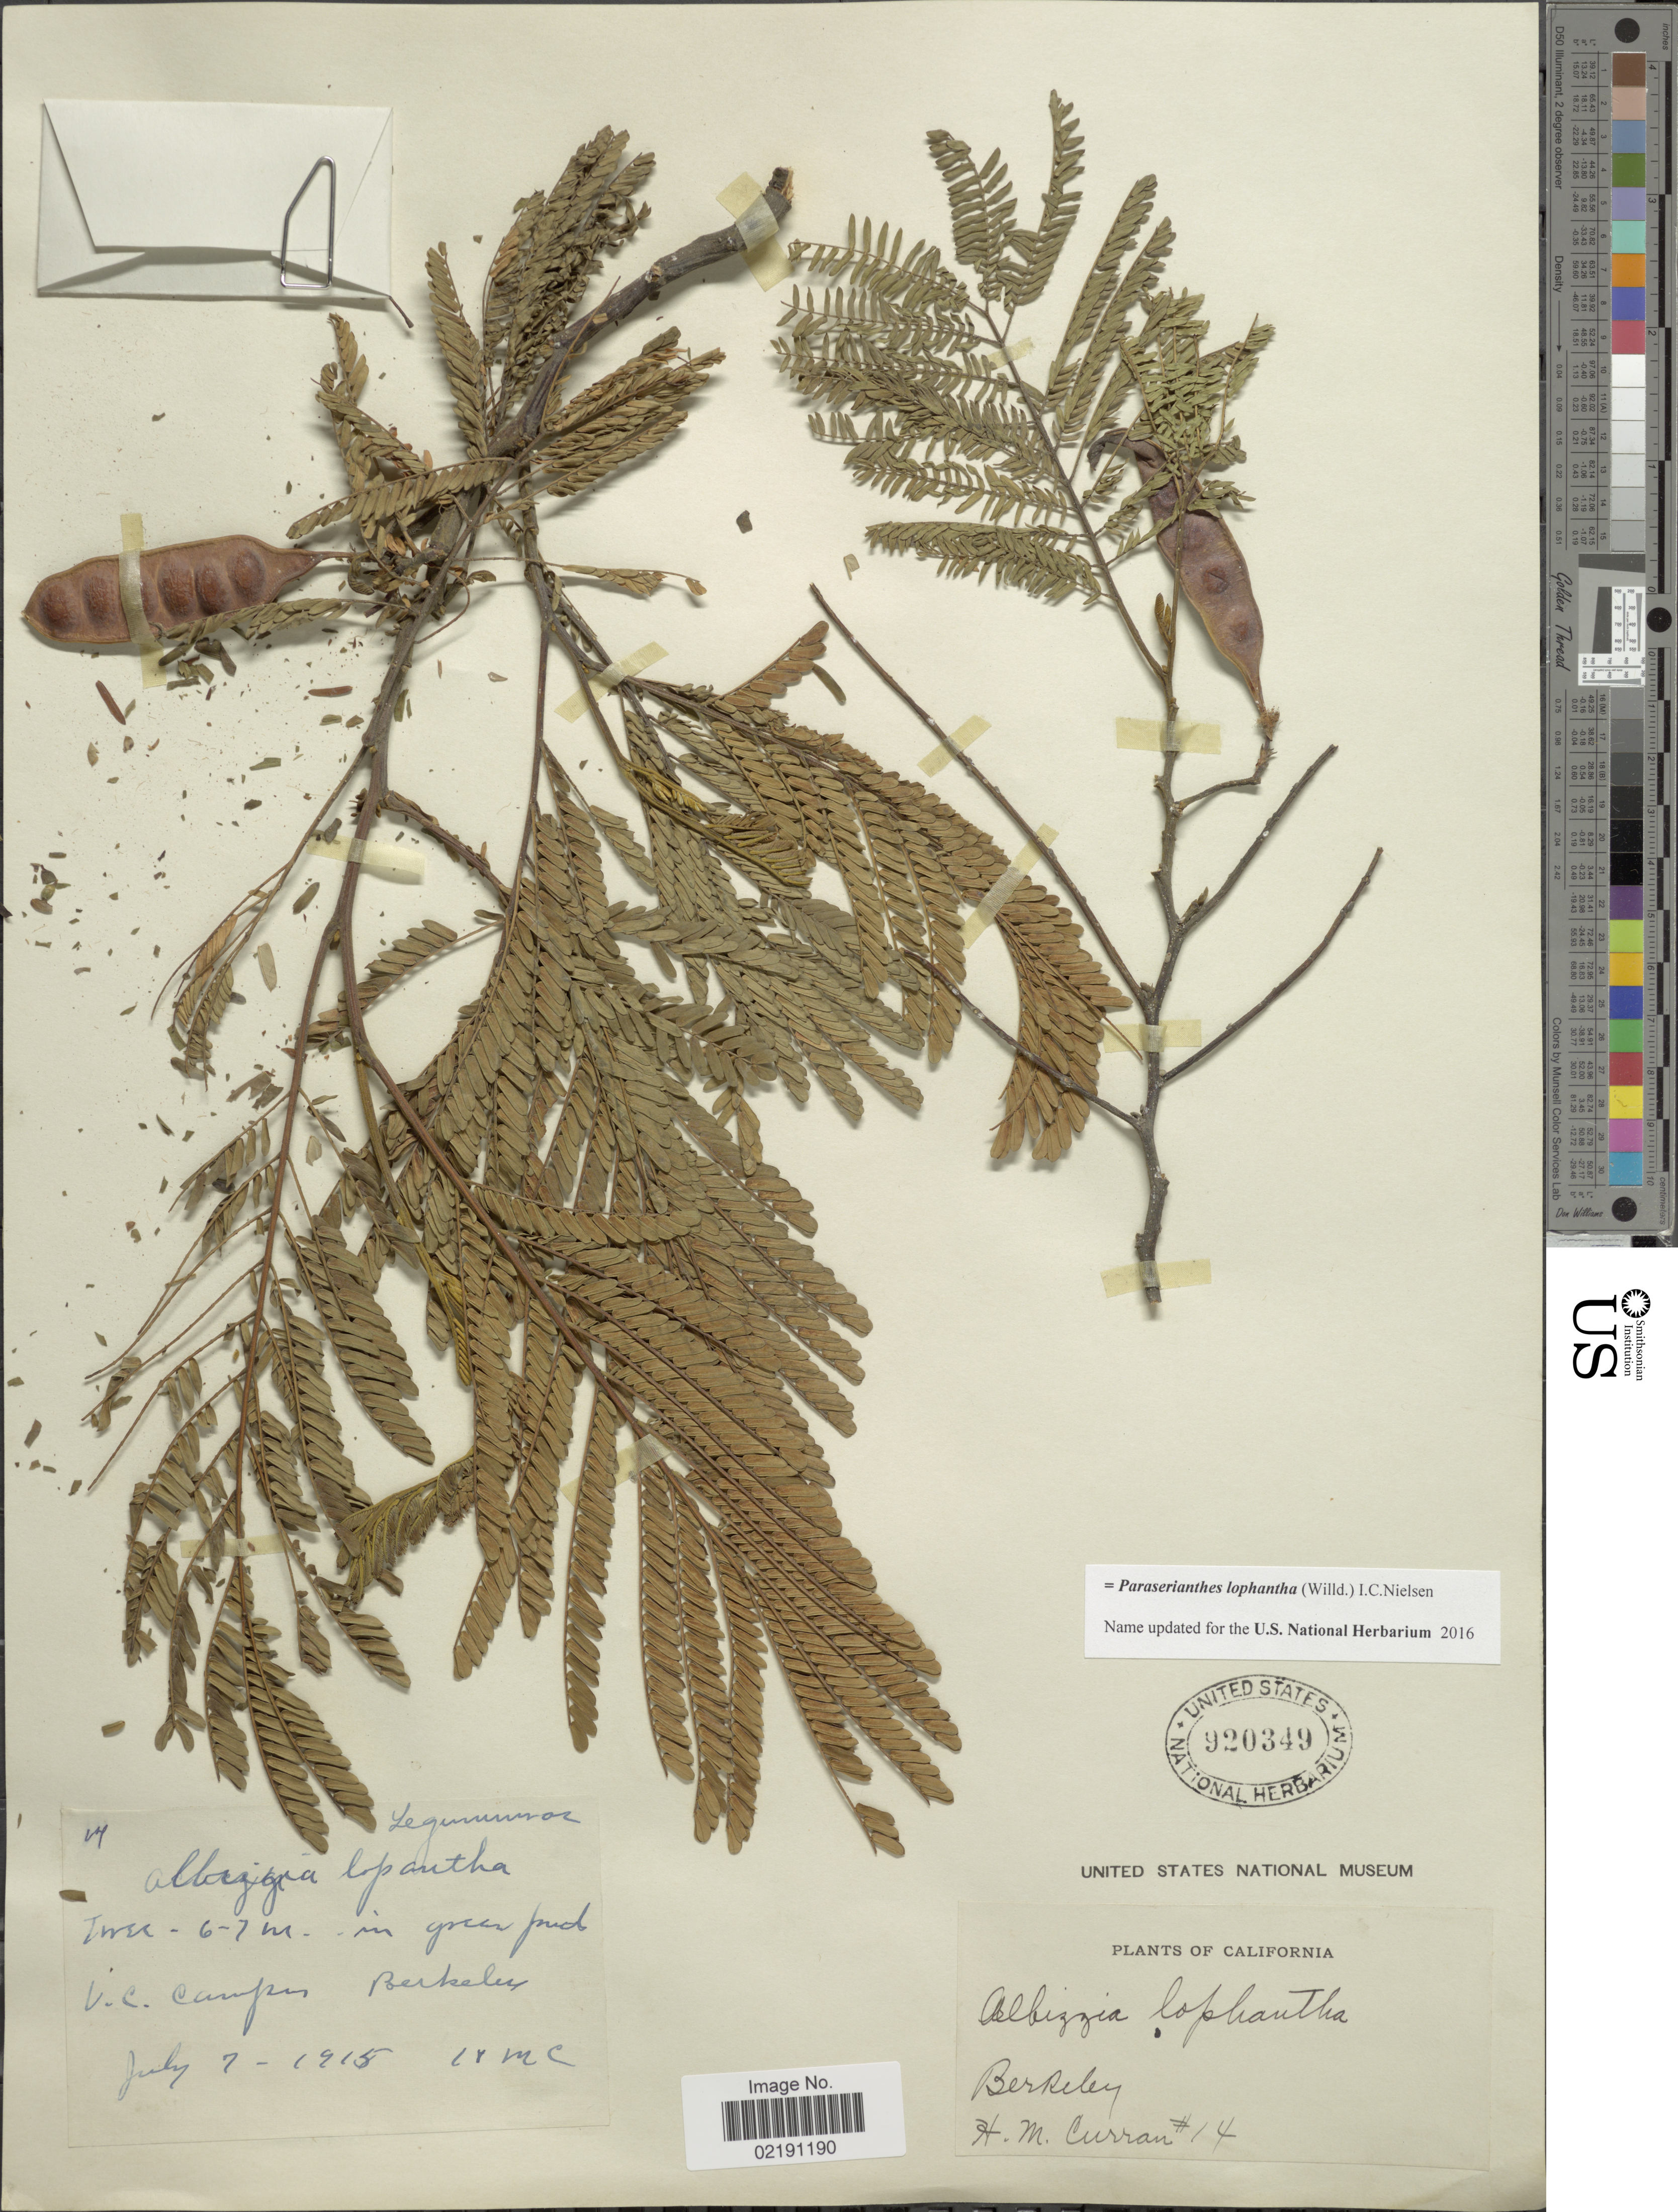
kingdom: Plantae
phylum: Tracheophyta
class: Magnoliopsida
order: Fabales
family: Fabaceae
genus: Paraserianthes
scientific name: Paraserianthes lophantha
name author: (Vent.) I.C. Nielsen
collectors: H. M. Curran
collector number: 14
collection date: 1915-07-07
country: United States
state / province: California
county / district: Alameda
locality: V.C. Campen, Berkeley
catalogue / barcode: US 920349